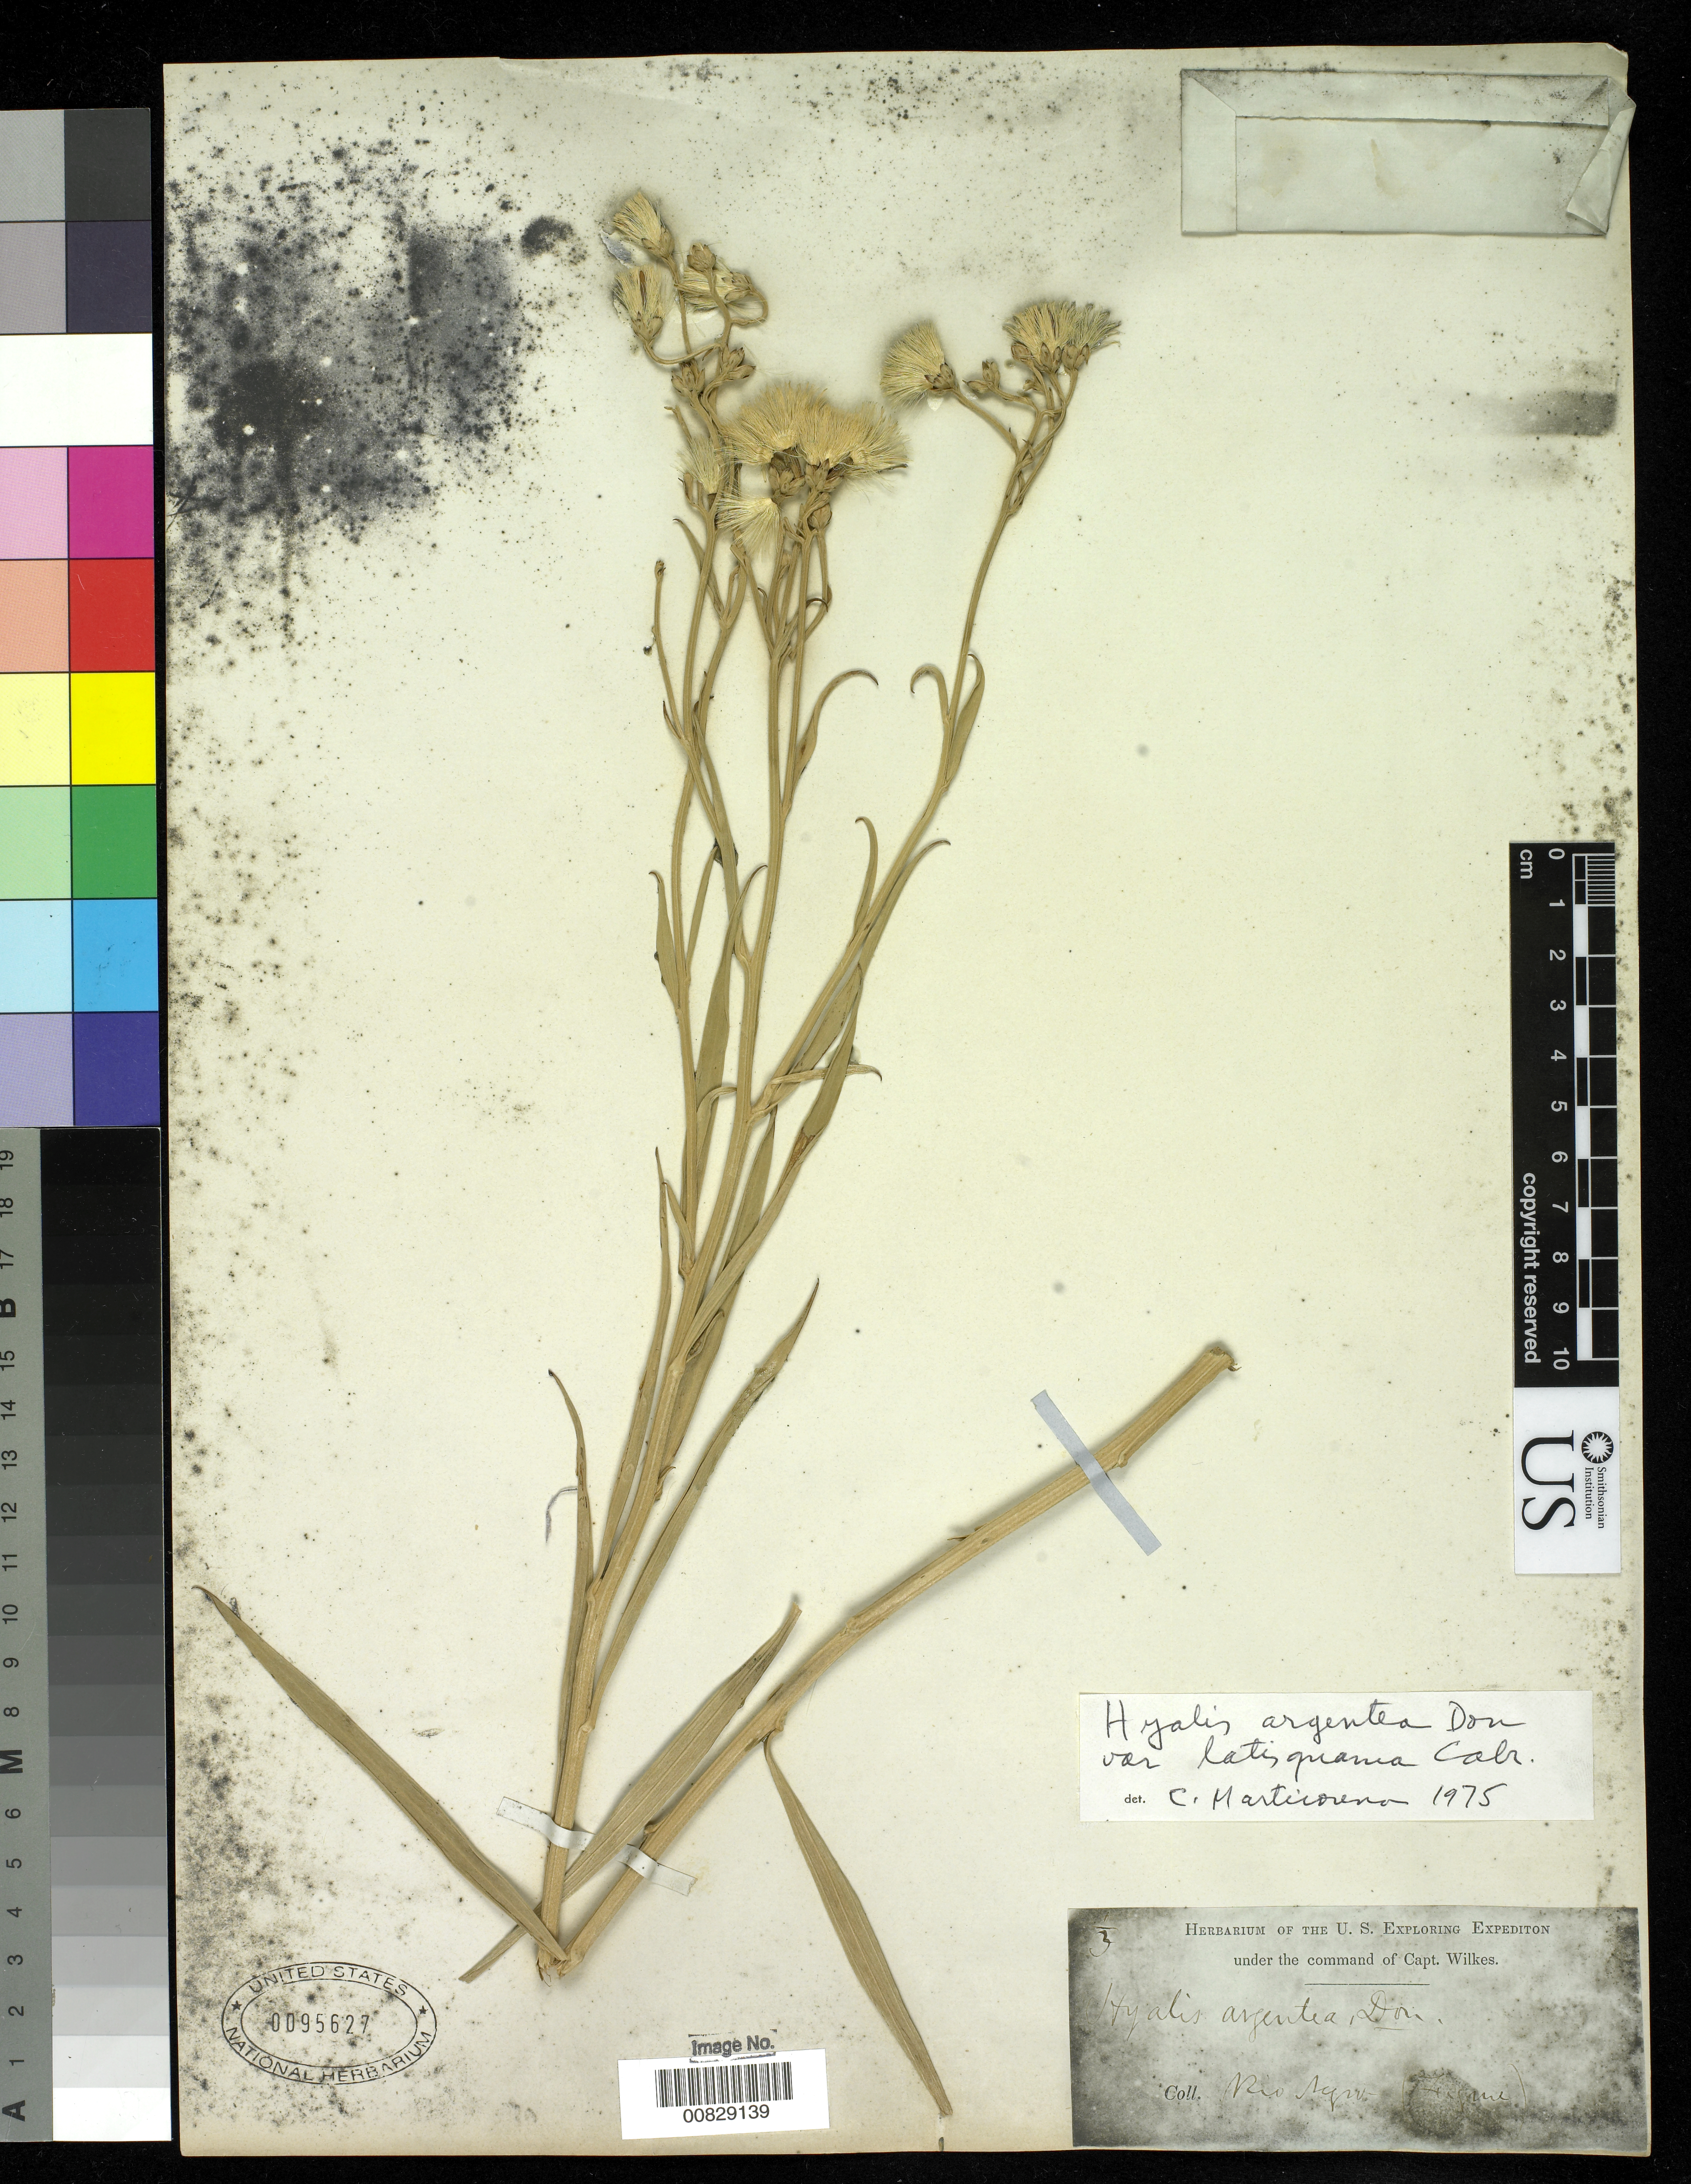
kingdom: Plantae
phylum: Tracheophyta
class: Magnoliopsida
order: Asterales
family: Asteraceae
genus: Hyalis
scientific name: Hyalis argentea var. latisquama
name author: Cabrera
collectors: Wilkes Explor. Exped.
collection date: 1838/1842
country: Argentina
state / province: Rio Negro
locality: Rio Negro, (Fuegia)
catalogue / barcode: US 95627